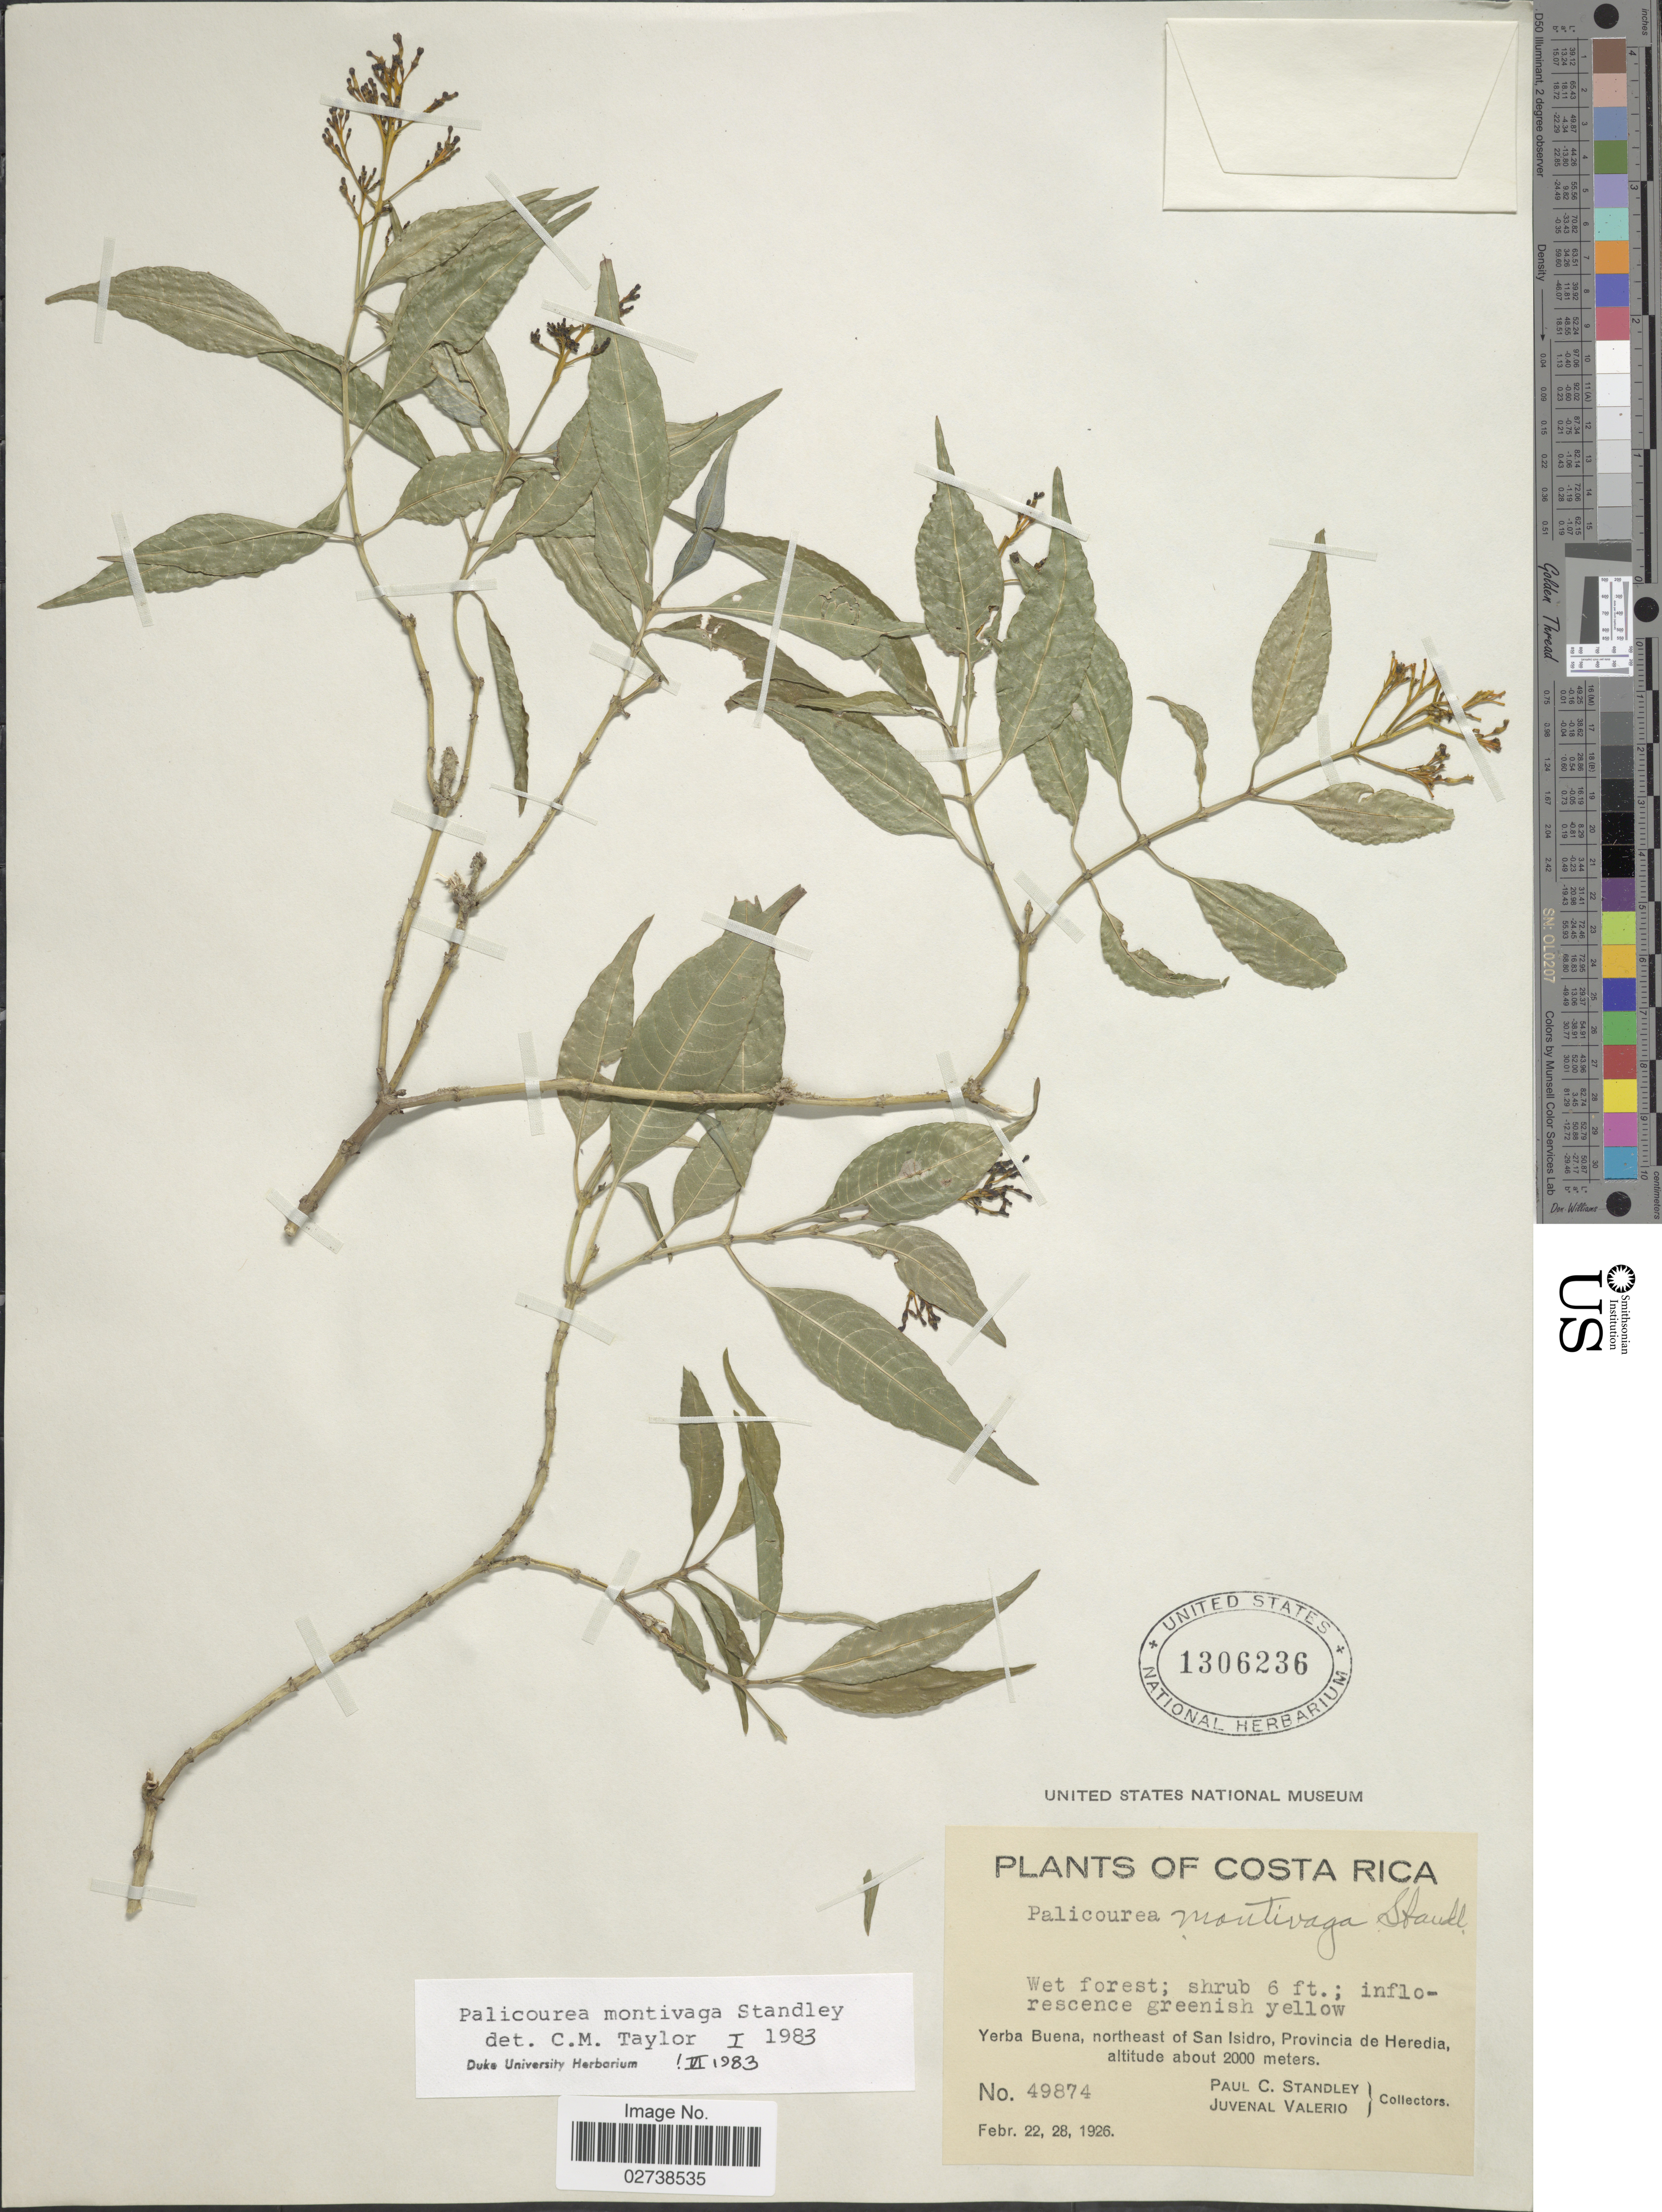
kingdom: Plantae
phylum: Tracheophyta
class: Magnoliopsida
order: Gentianales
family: Rubiaceae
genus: Palicourea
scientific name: Palicourea montivaga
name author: Standl.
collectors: P. C. Standley & J. Valerio R.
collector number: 49874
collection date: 1926-02-22/1926-02-28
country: Costa Rica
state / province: Heredia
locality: Yerba Buena, northeast of San Isidro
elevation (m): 2000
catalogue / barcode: US 1306236